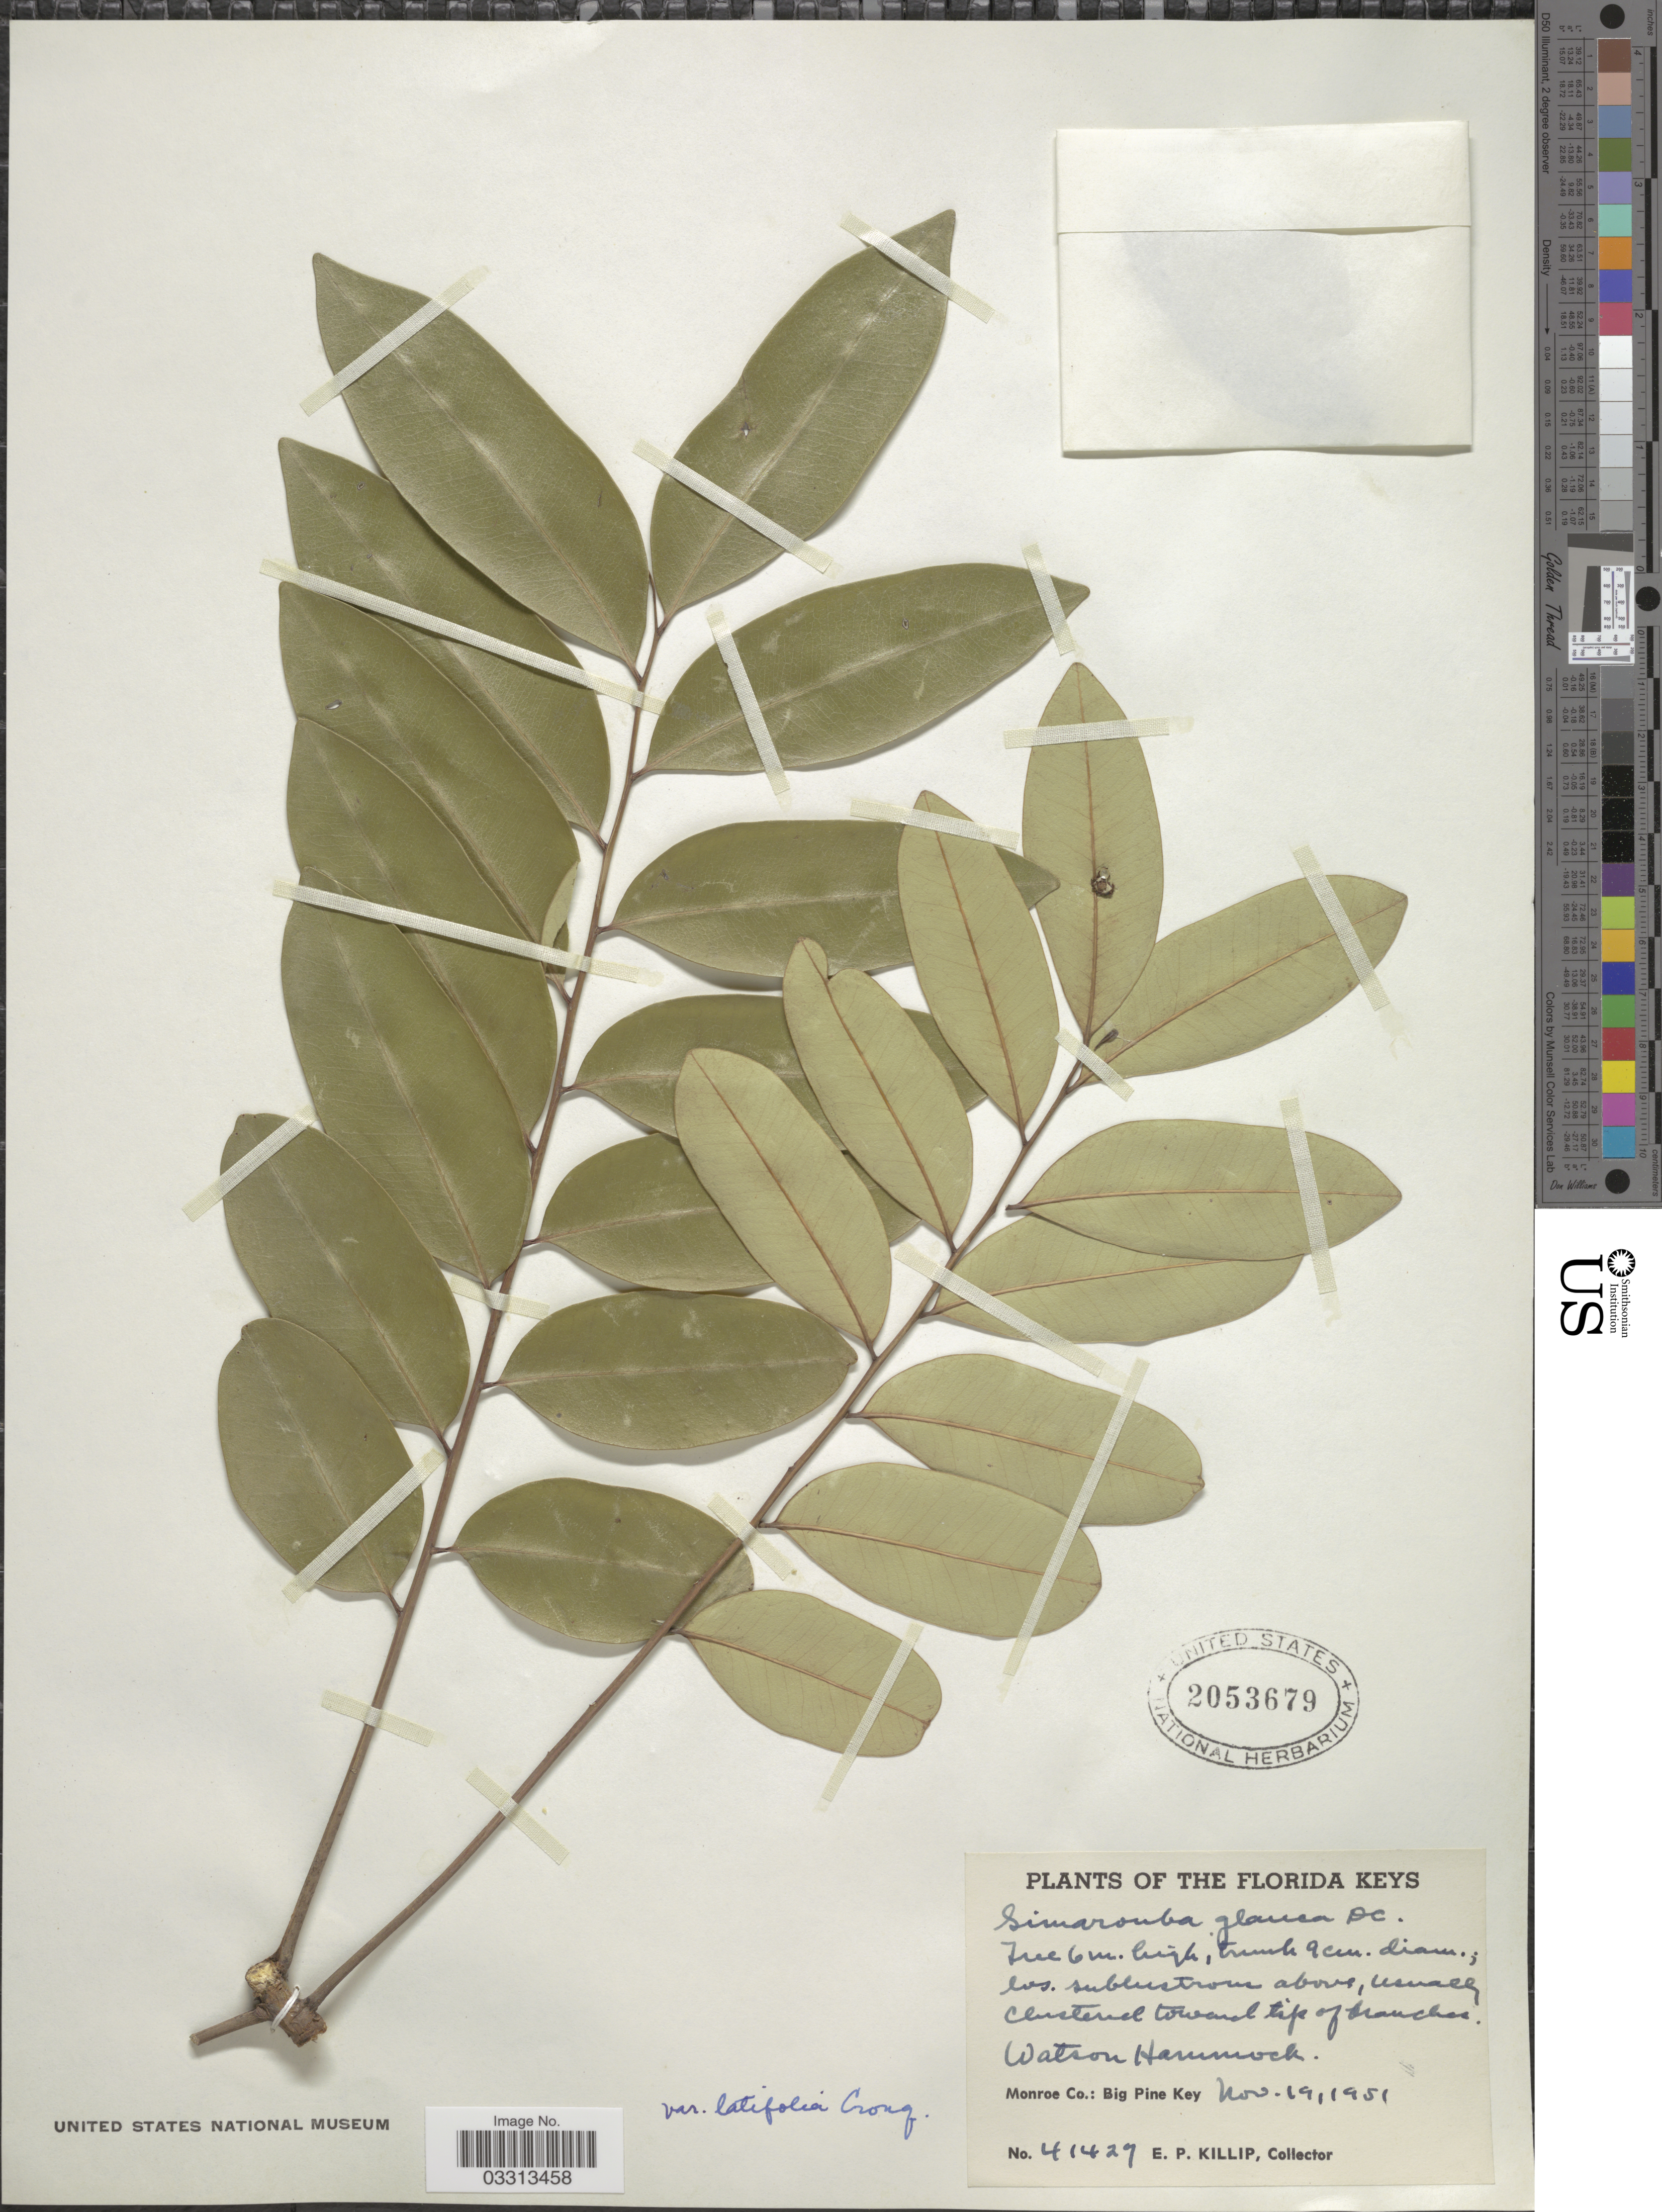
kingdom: Plantae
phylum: Tracheophyta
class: Magnoliopsida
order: Sapindales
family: Simaroubaceae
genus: Simarouba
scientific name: Simarouba glauca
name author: DC.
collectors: E. P. Killip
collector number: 41427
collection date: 1951-11-19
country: United States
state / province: Florida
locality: The Florida Keys. Watson Hammock. Monroe Co.: Big Pine Key.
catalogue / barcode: US 2053679